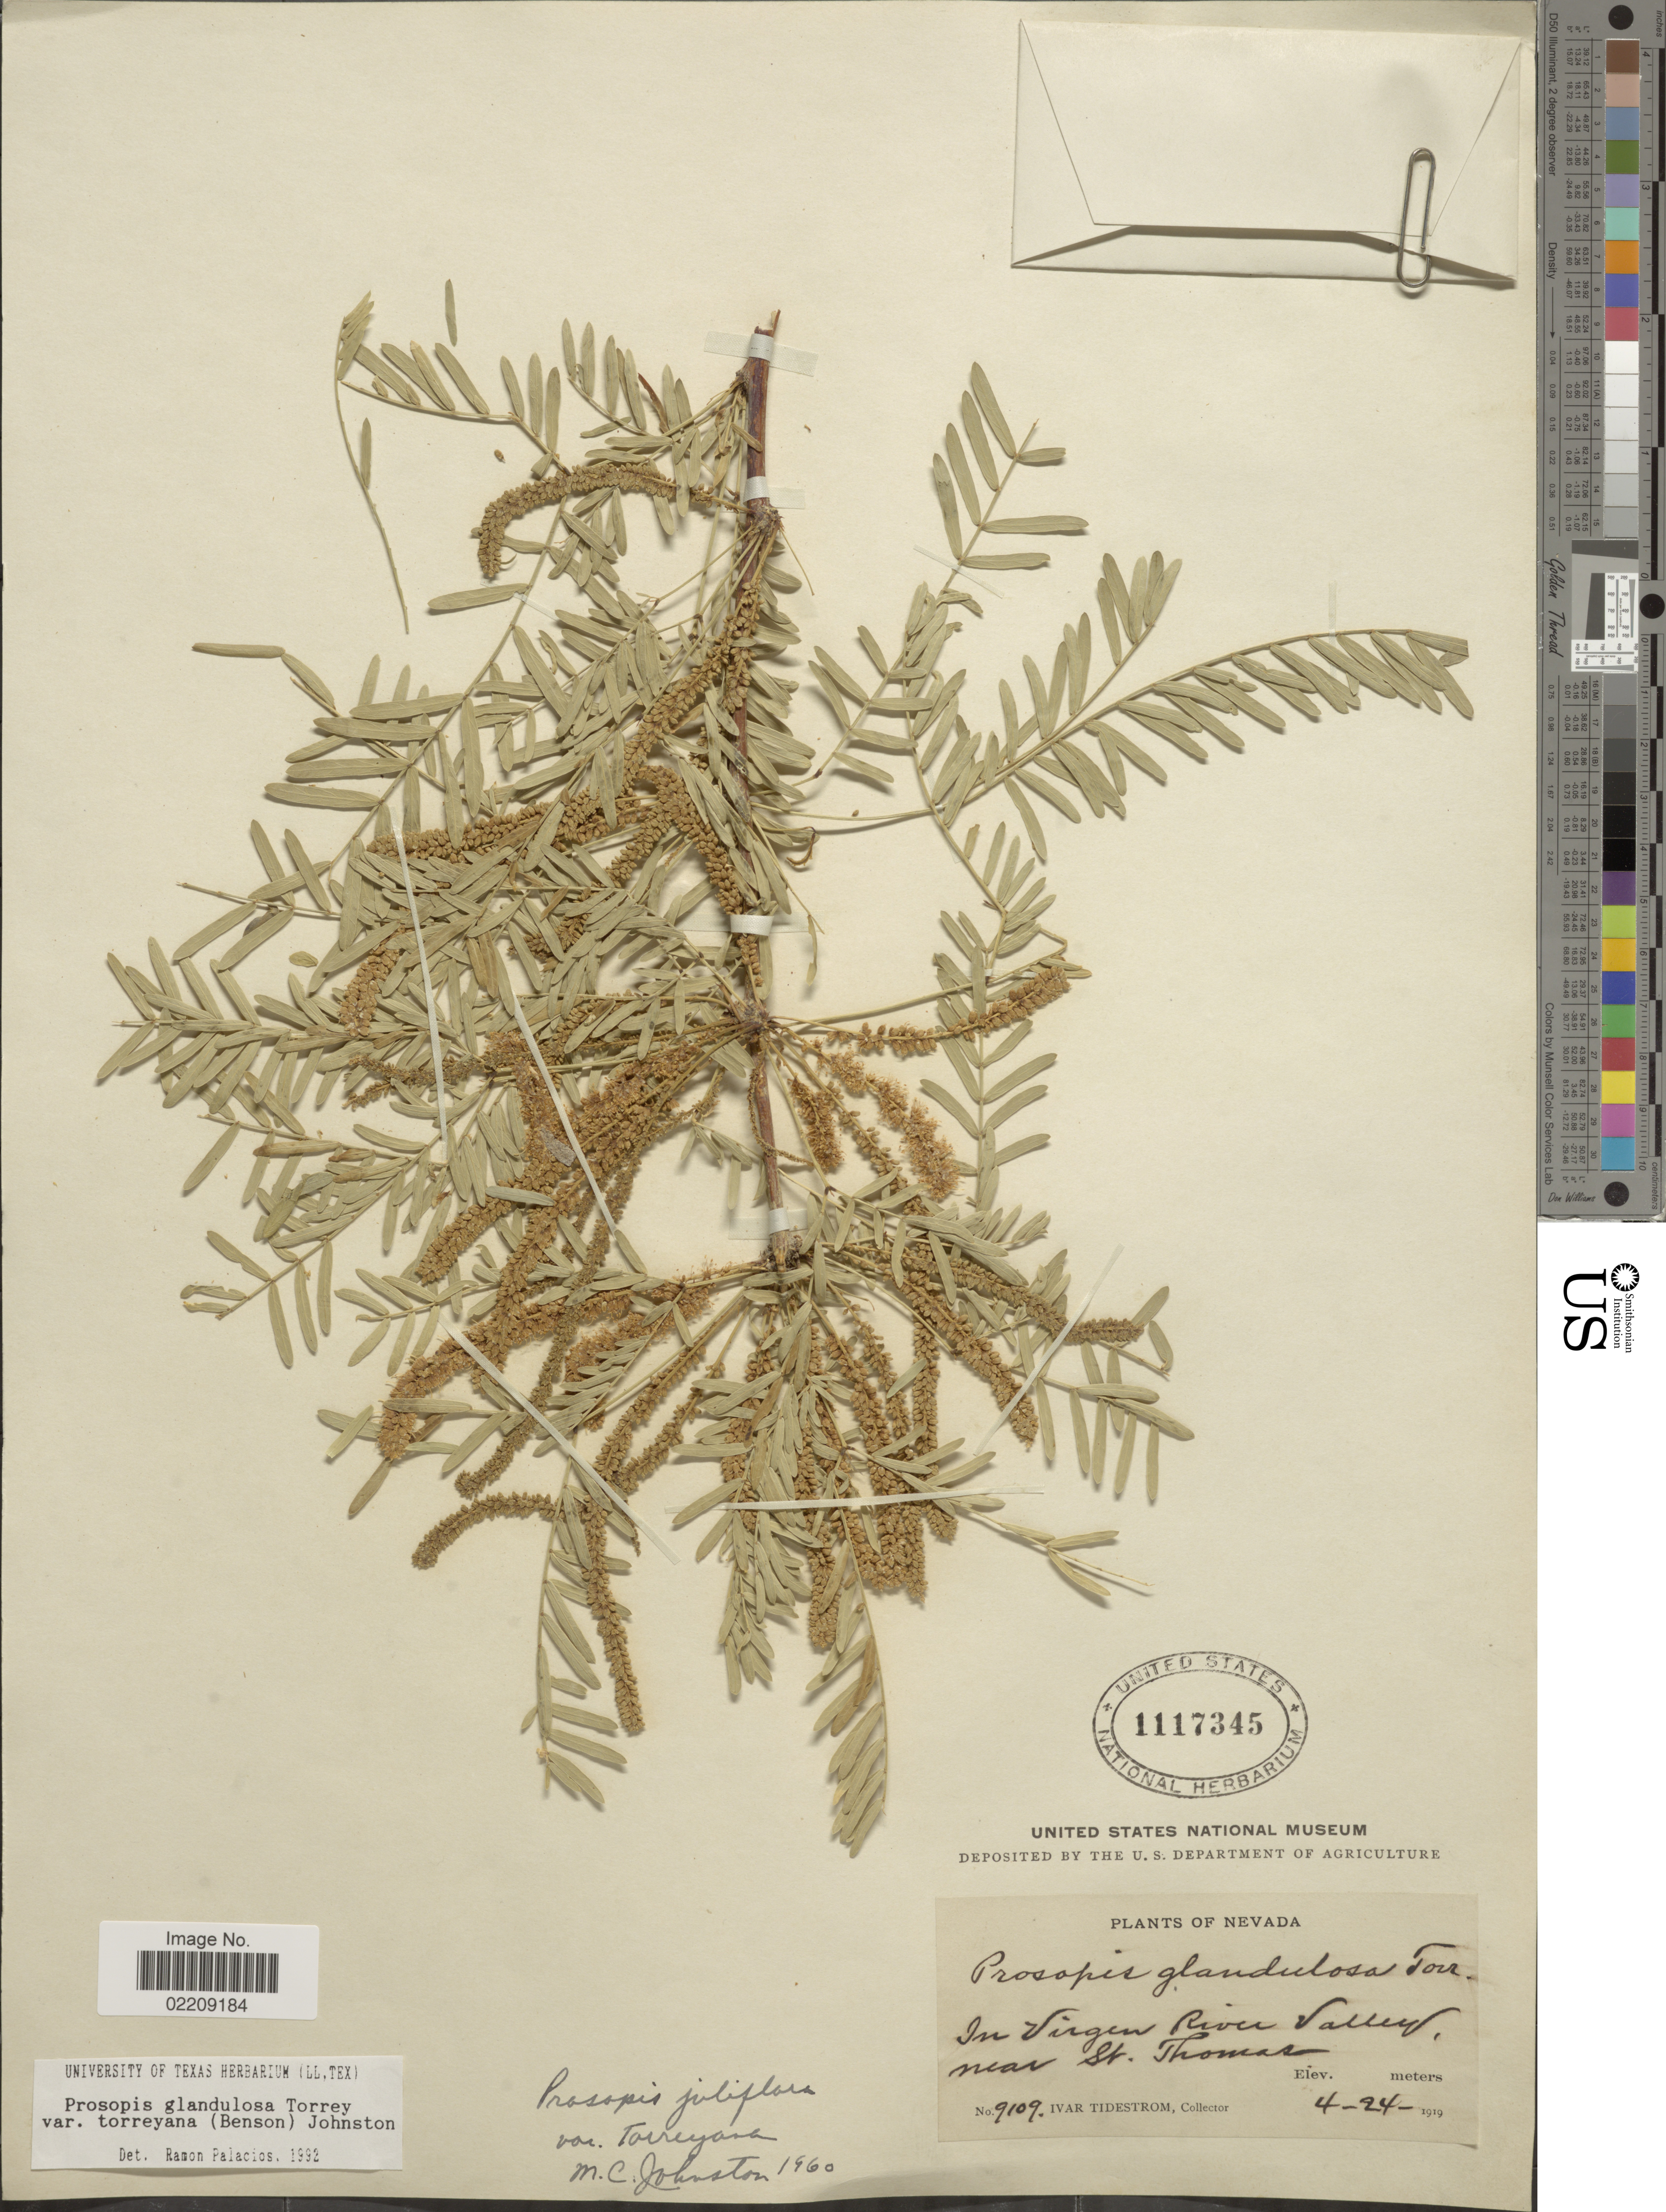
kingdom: Plantae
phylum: Tracheophyta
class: Magnoliopsida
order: Fabales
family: Fabaceae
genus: Neltuma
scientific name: Neltuma odorata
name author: (Torr. & Frém.) C. E. Hughes & G.P. Lewis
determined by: Strong, Mark T., (BOT), Smithsonian Institution - National Museum of Natural History (UNITED STATES)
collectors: I. F. Tidestrom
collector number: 9109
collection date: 1919-04-24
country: United States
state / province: Nevada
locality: In Virgen River Valley, near St. Thomas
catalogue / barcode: US 1117345